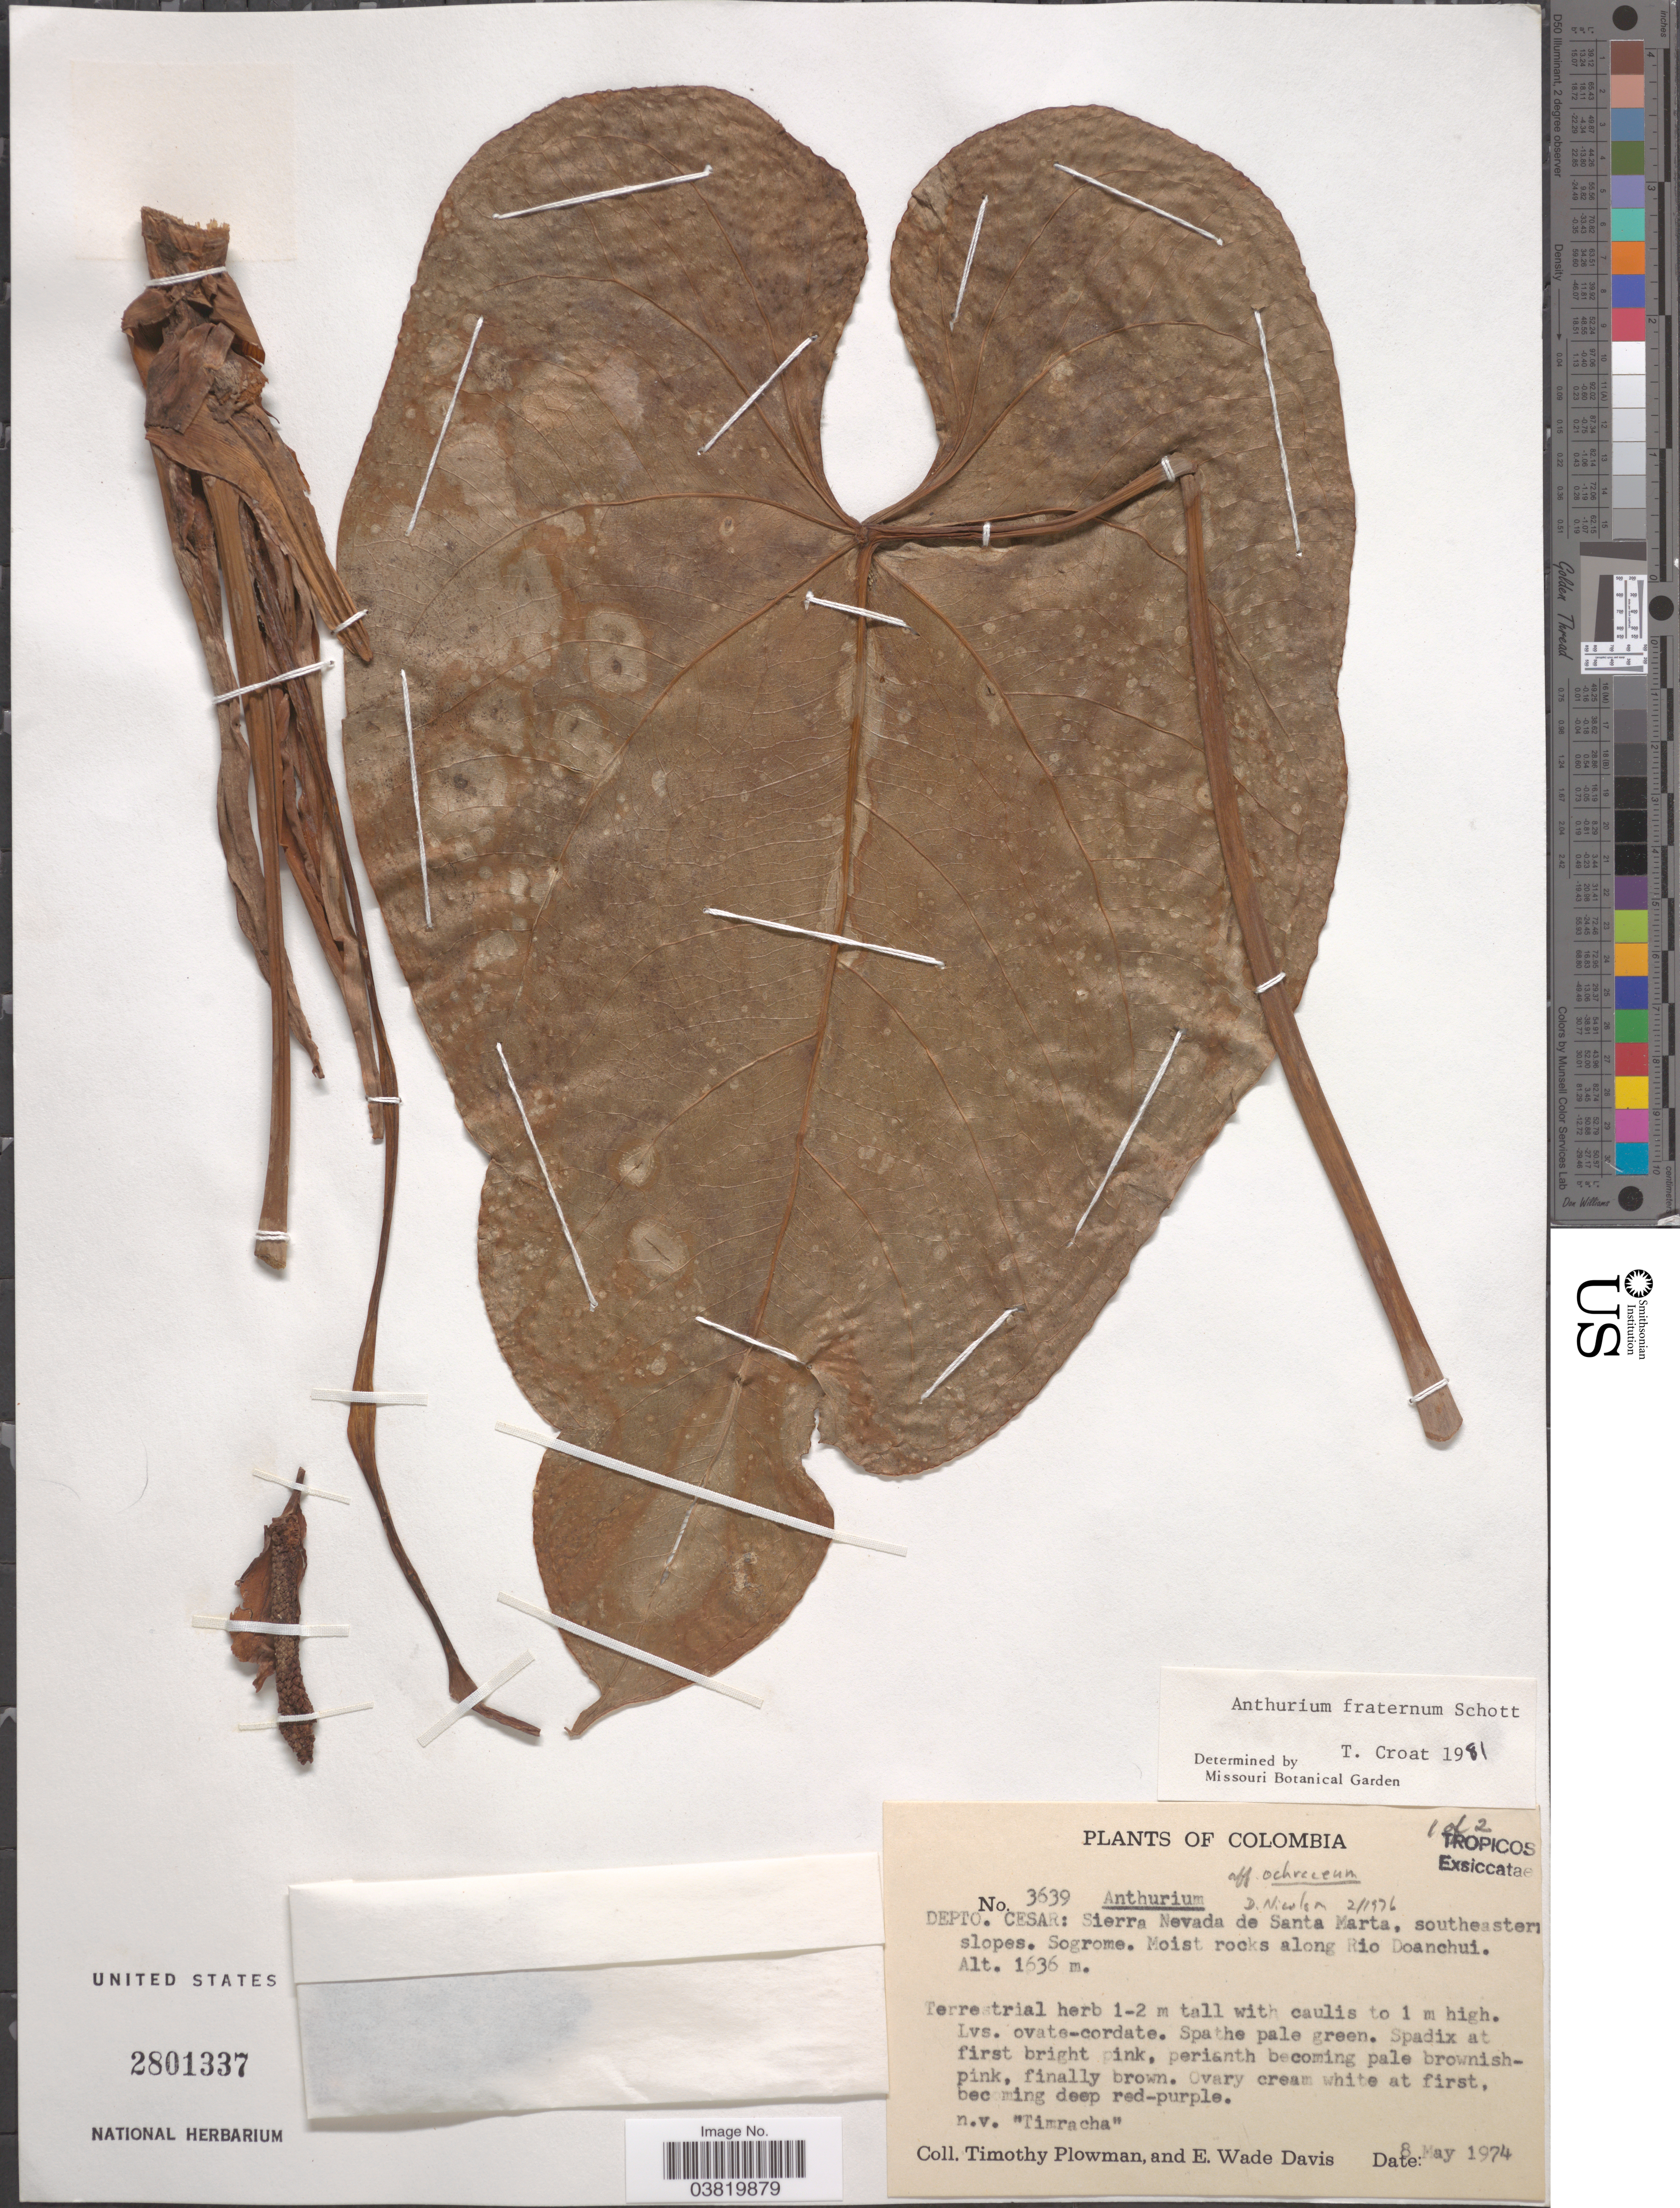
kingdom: Plantae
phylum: Tracheophyta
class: Liliopsida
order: Alismatales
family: Araceae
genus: Anthurium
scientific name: Anthurium fraternum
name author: Schott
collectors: T. Plowman & E. Wade-Davis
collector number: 3639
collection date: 1974-05-08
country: Colombia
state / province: Cesar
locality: Depto. Cesar: Sierra Nevada de Santa Marta, southeastern slopes. Sogrome, Moist rocks along Rio Donachui.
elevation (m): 1636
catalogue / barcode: US 2801337